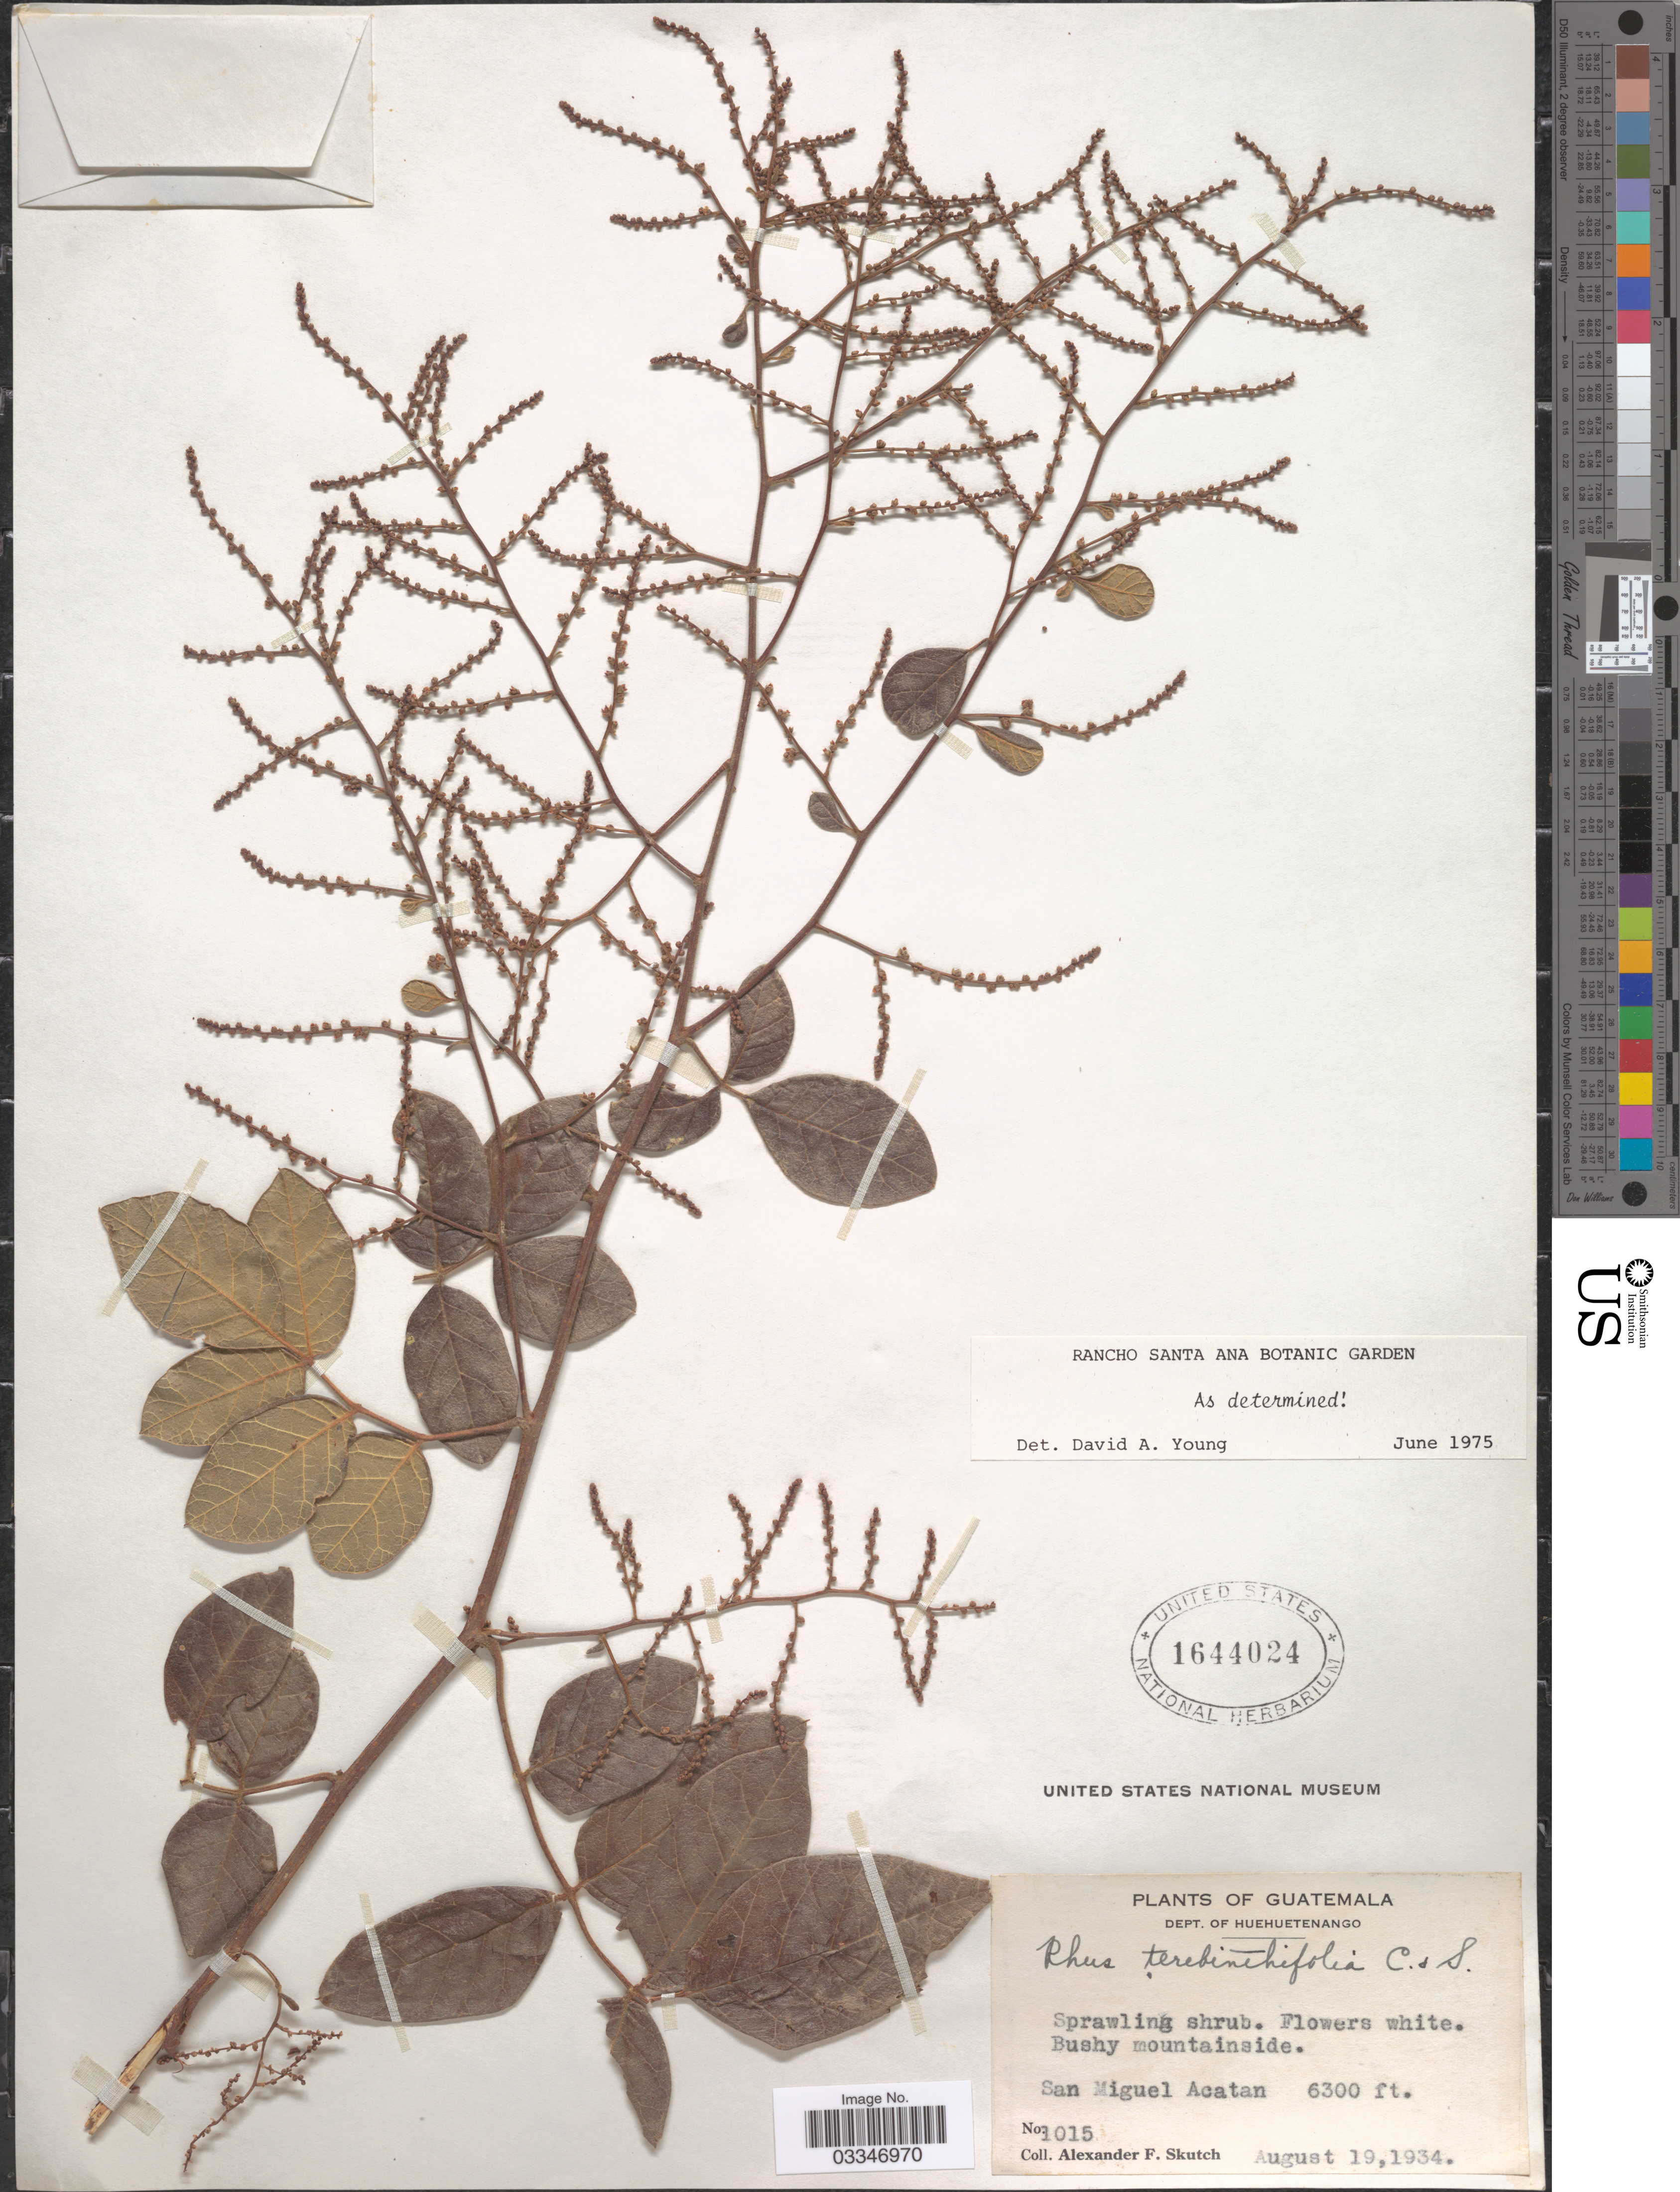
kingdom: Plantae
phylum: Tracheophyta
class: Magnoliopsida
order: Sapindales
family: Anacardiaceae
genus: Rhus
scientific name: Rhus terebinthifolia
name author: Schltdl. & Cham.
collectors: A. F. Skutch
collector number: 1015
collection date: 1934-08-19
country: Guatemala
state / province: Huehuetenango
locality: Dept. of Huehuetenango, San Miguel Acatan.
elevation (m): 1920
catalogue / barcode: US 1644024